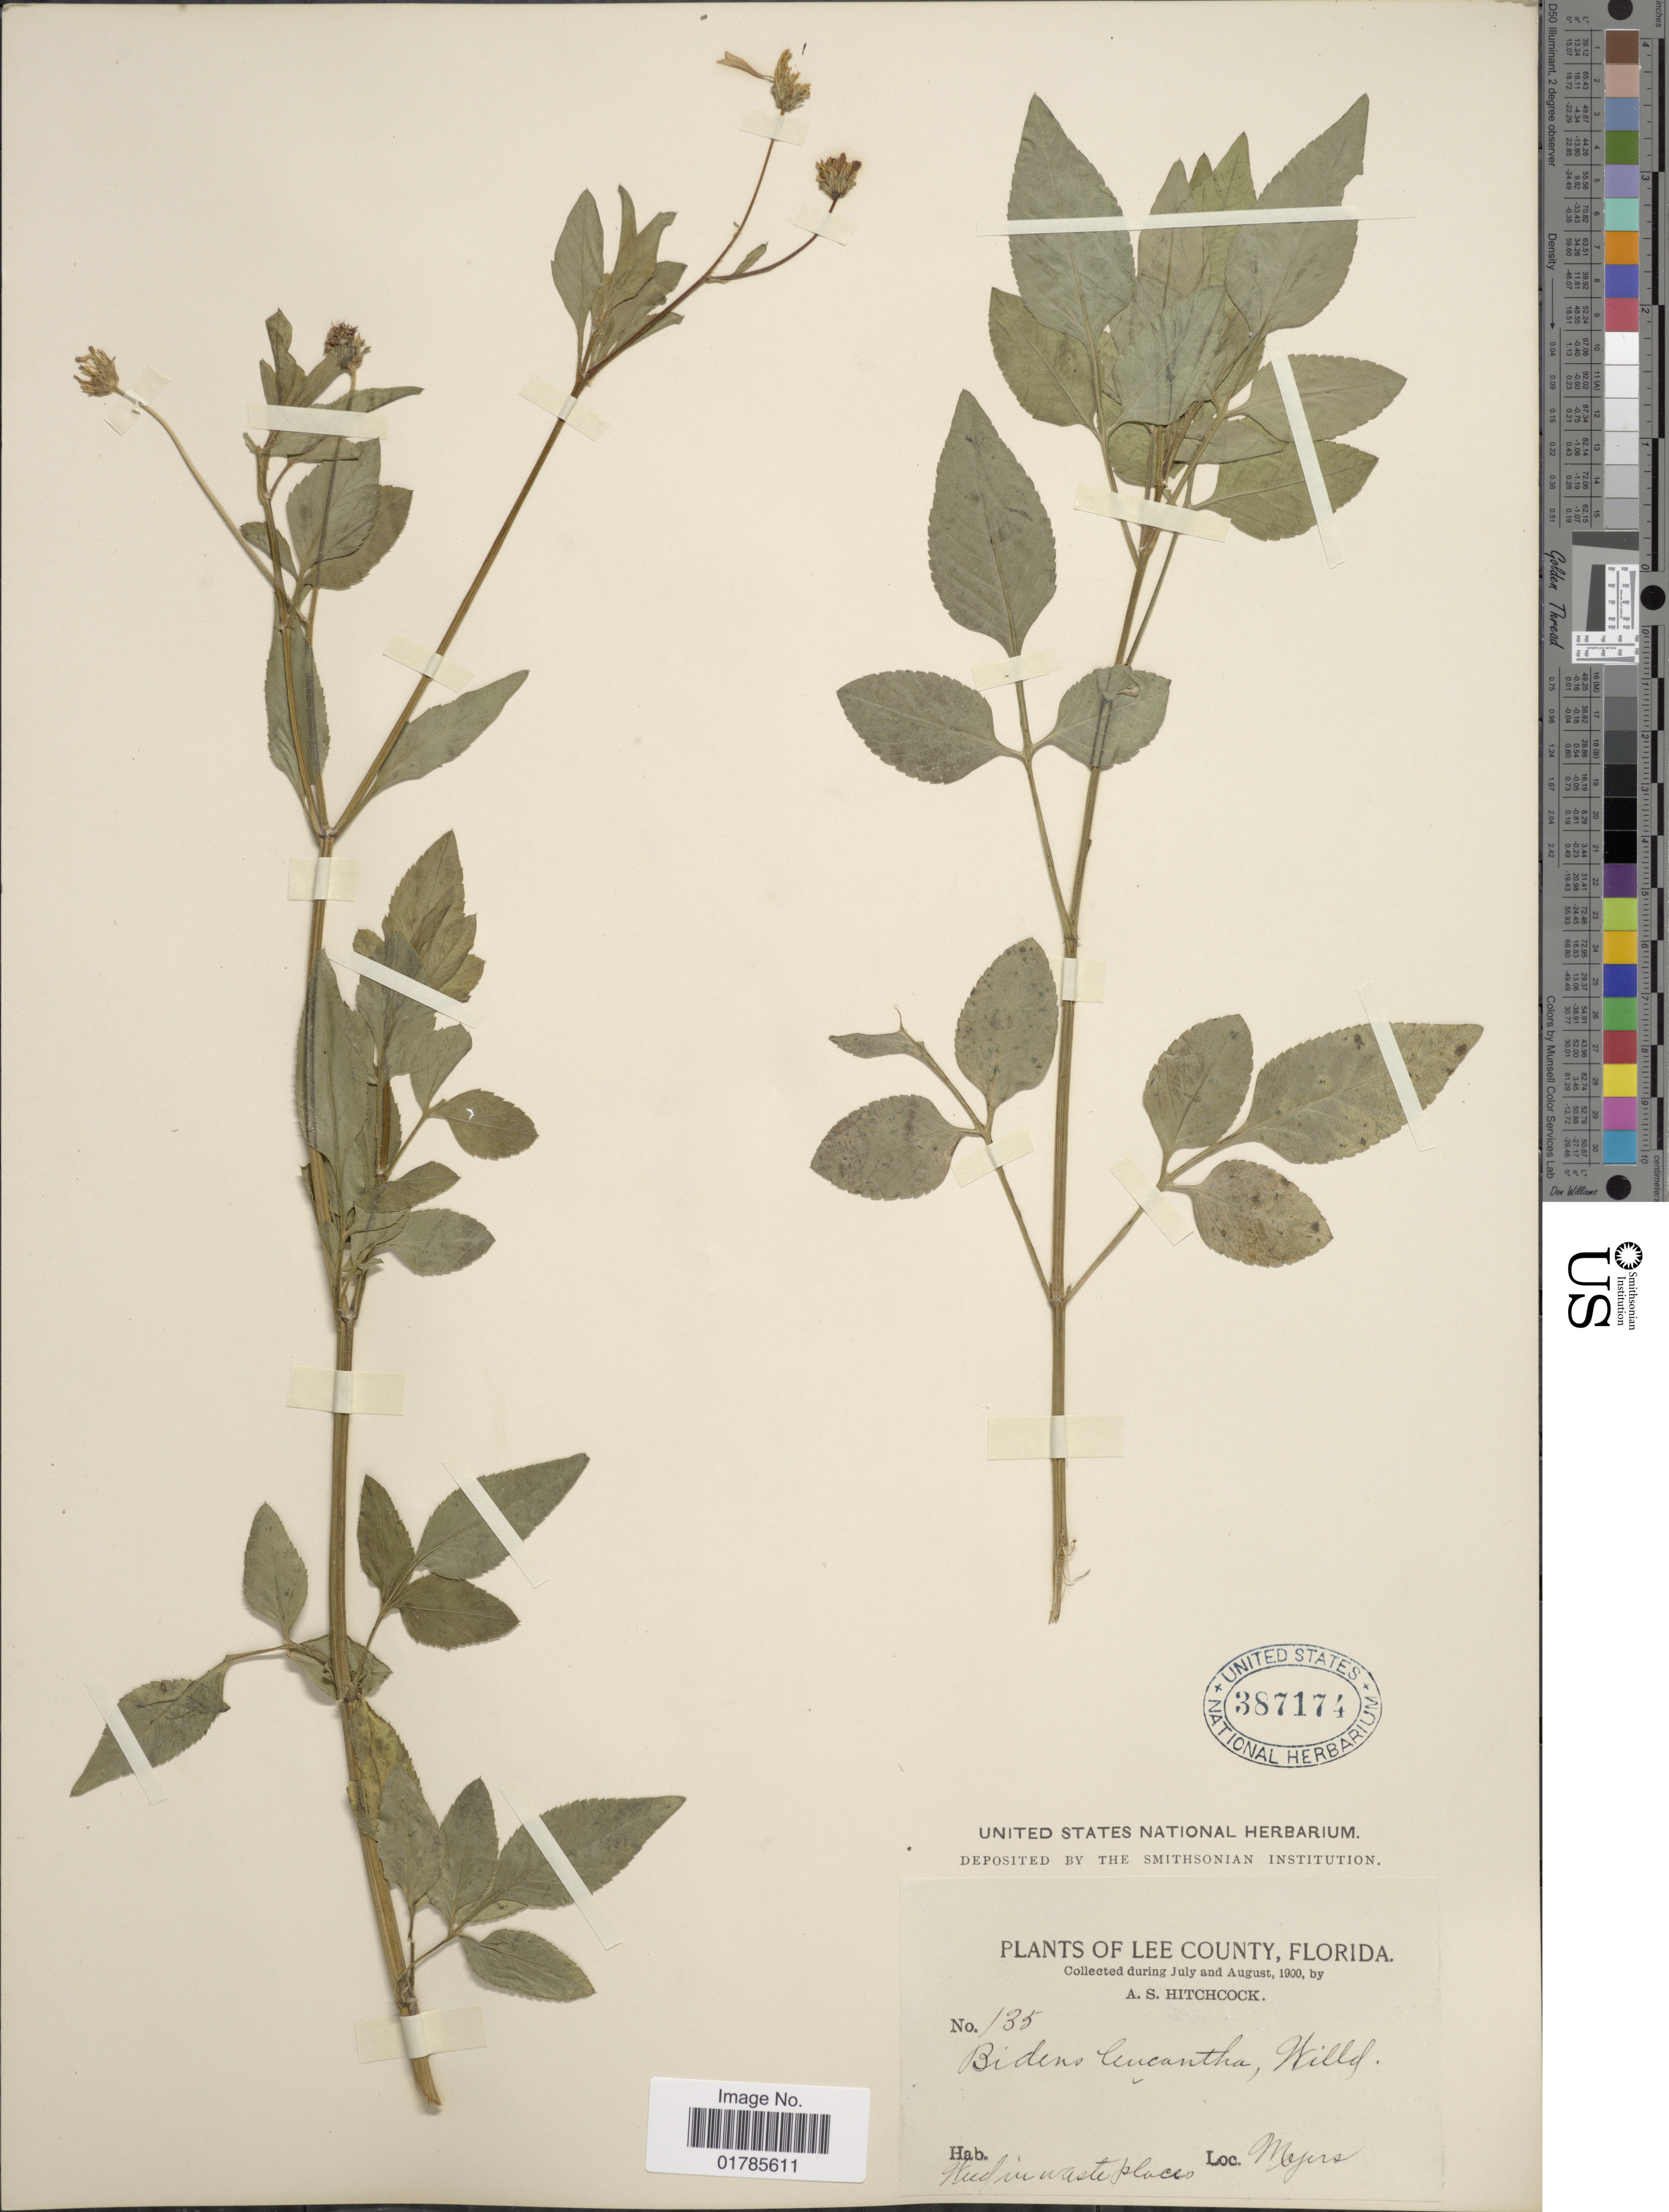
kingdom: Plantae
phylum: Tracheophyta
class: Magnoliopsida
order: Asterales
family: Asteraceae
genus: Bidens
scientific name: Bidens alba var. radiata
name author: (Sch. Bip.) R.E. Ballard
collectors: A. S. Hitchcock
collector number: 135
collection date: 1900-07/1900-08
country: United States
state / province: Florida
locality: Lee County, Myers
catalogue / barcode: US 387174